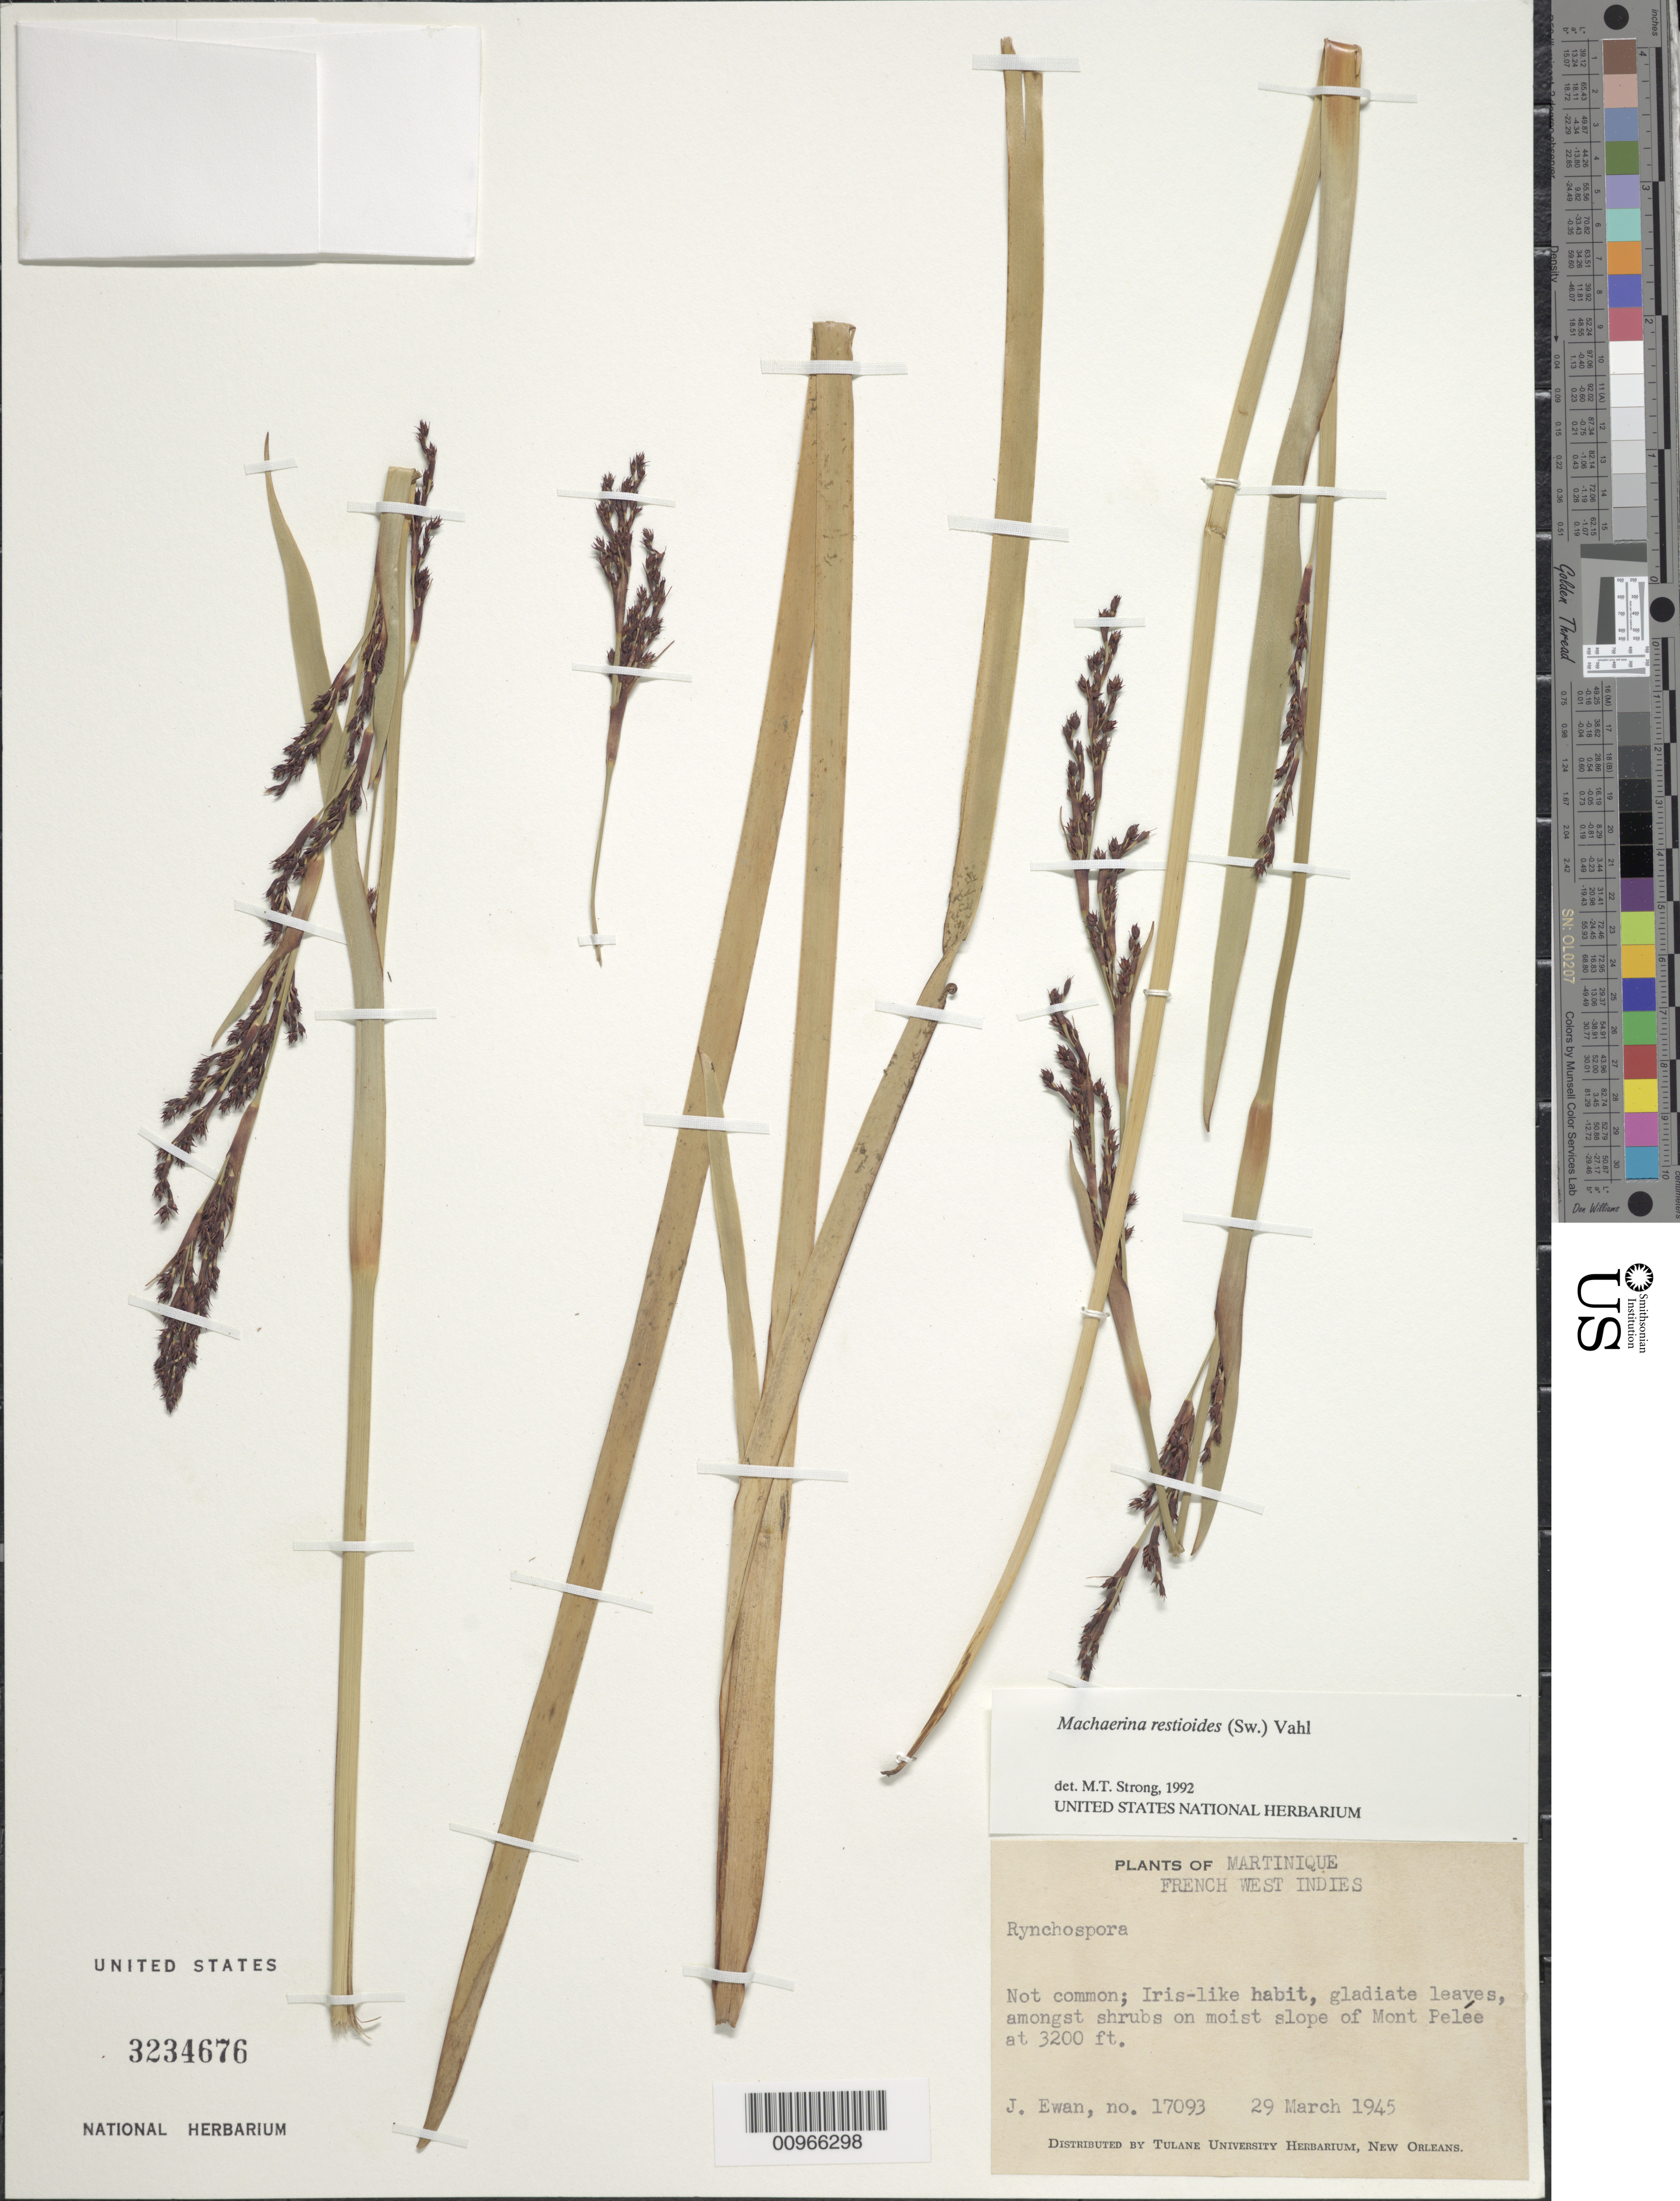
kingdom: Plantae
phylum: Tracheophyta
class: Liliopsida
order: Poales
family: Cyperaceae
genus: Machaerina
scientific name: Machaerina restioides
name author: (Sw.) Vahl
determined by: Strong, M. T., (US), Smithsonian Institution - National Museum of Natural History (UNITED STATES)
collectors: J. A. Ewan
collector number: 17093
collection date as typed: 29 Mar 1945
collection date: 1945-03-29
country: Martinique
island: Martinique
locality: Mont Peleé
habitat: Amongst shrubs on moist slope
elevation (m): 975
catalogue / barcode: US 3234676